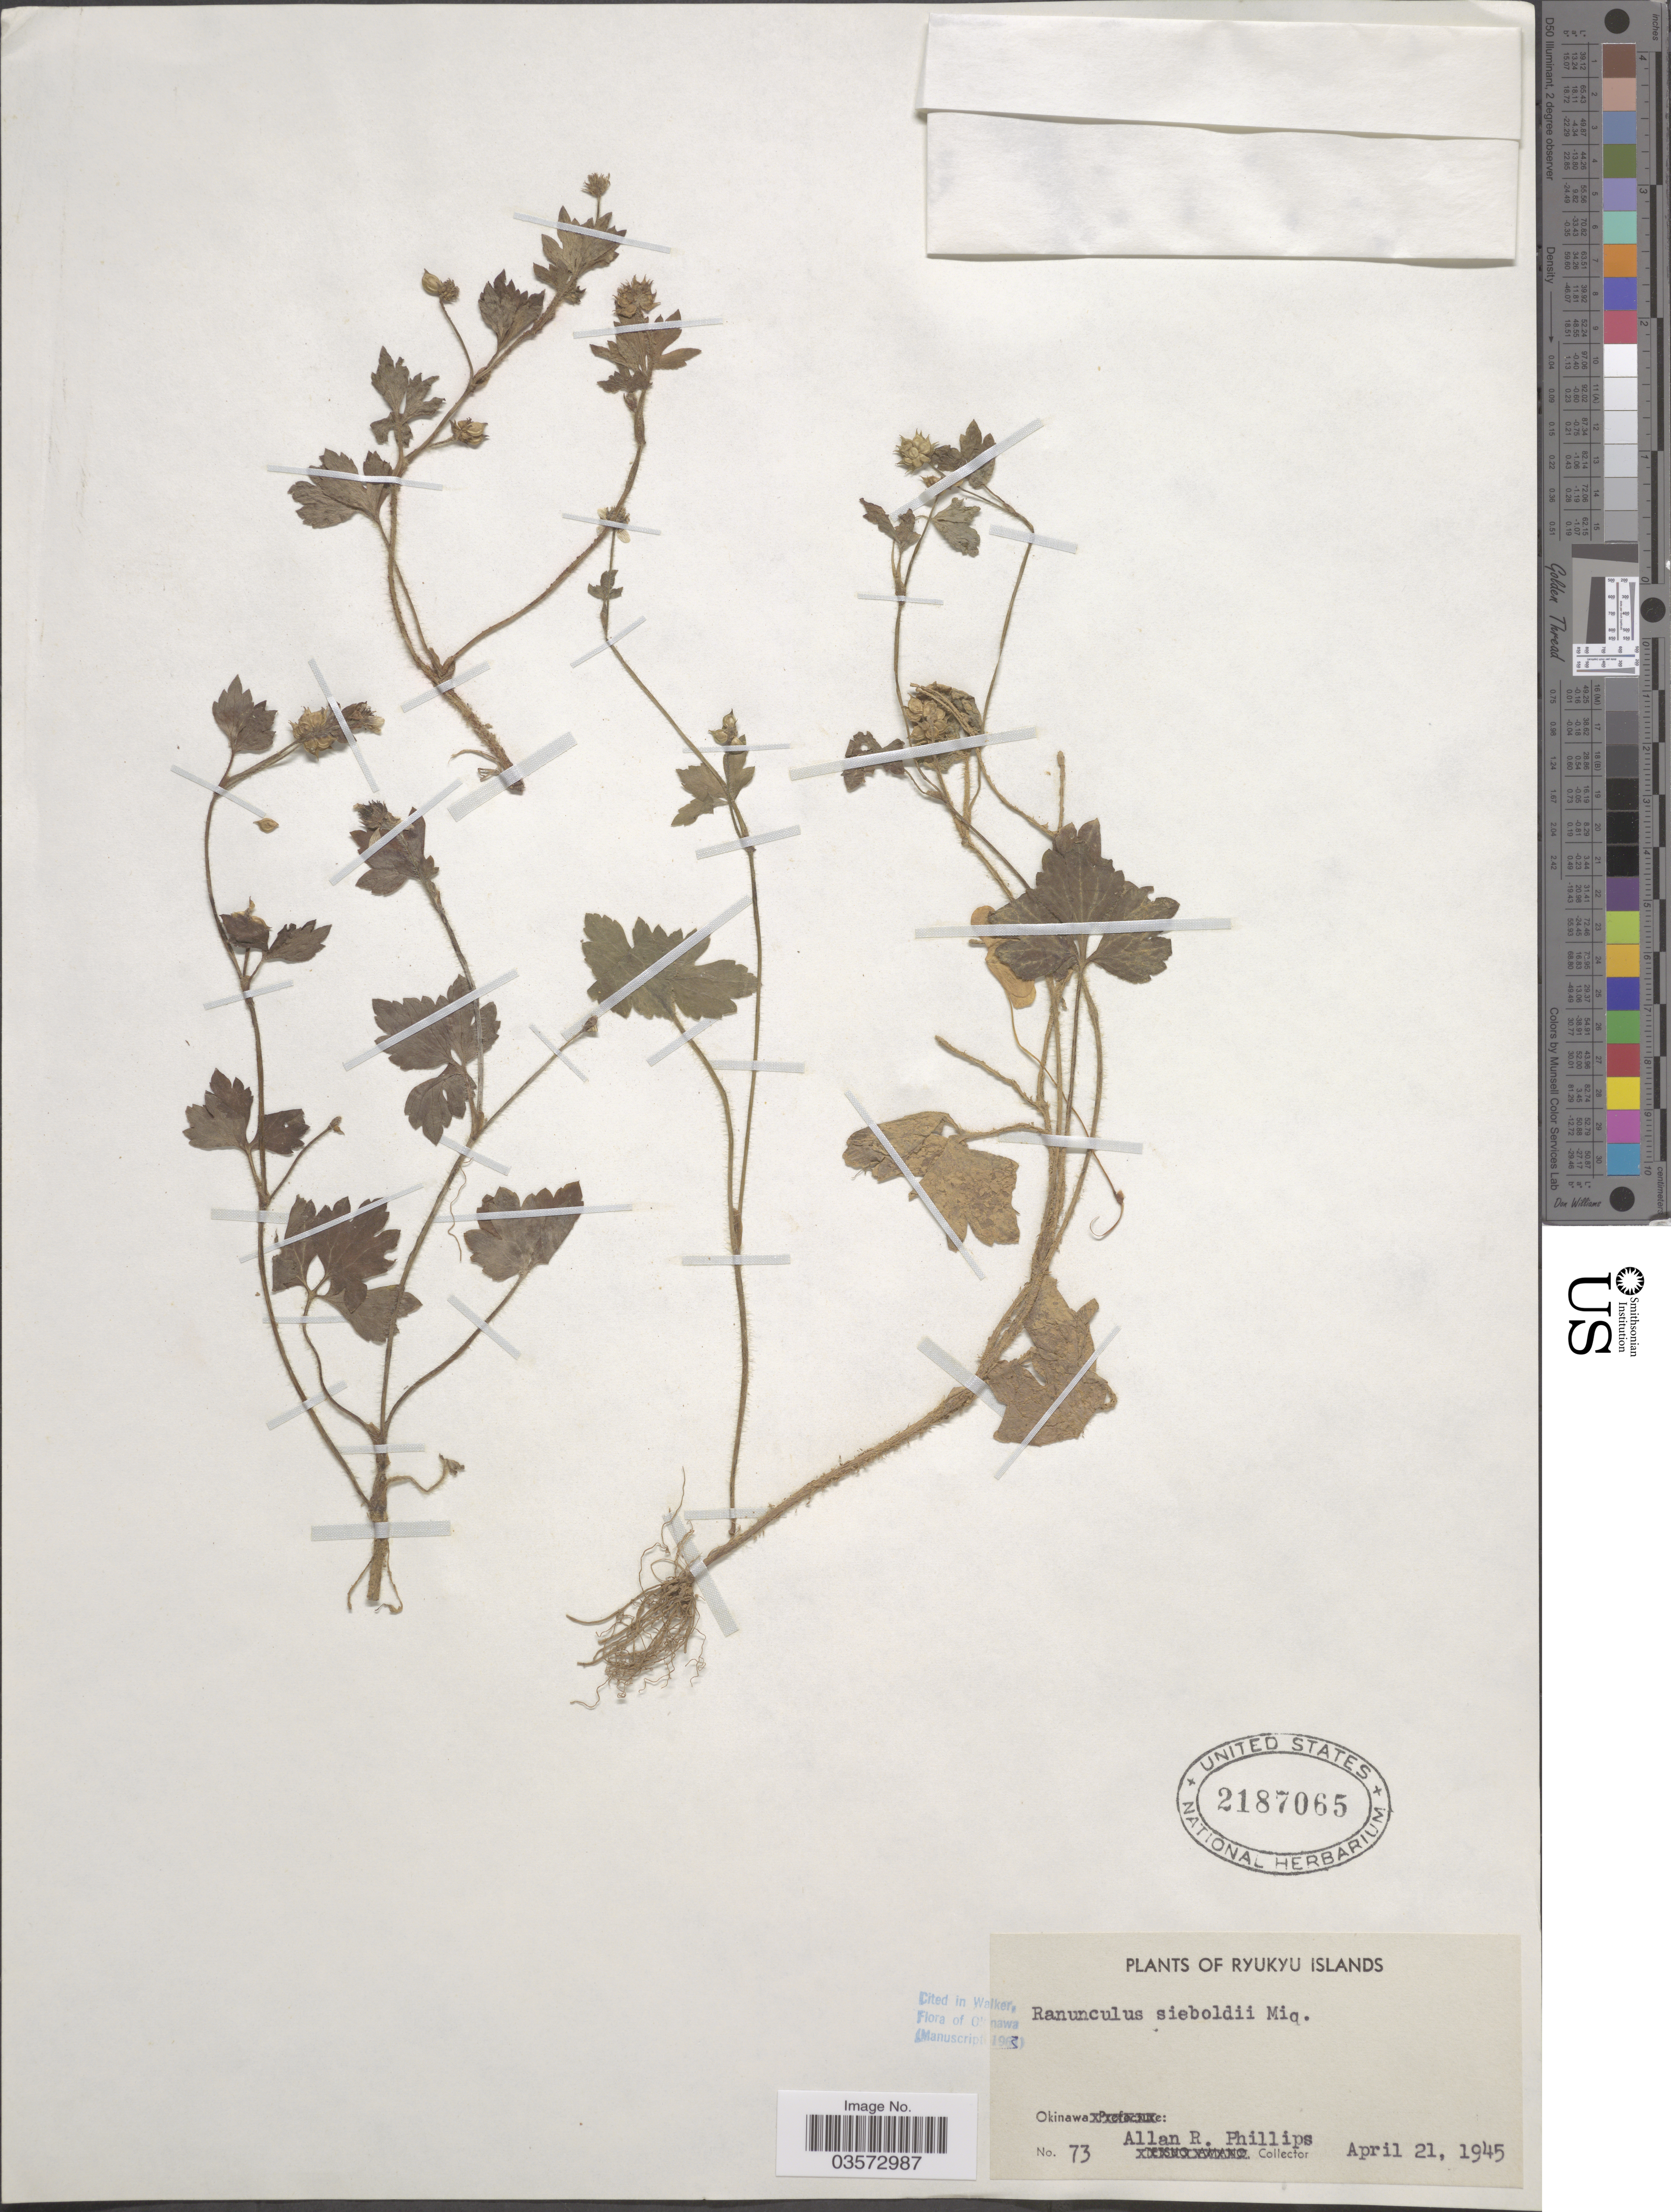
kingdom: Plantae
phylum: Tracheophyta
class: Magnoliopsida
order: Ranunculales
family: Ranunculaceae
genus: Ranunculus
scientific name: Ranunculus sieboldii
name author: Miq.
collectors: A. R. Phillips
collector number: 73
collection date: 1945-04-21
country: Japan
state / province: Okinawa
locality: Ryukyu Islands. Okinawa.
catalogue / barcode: US 2187065